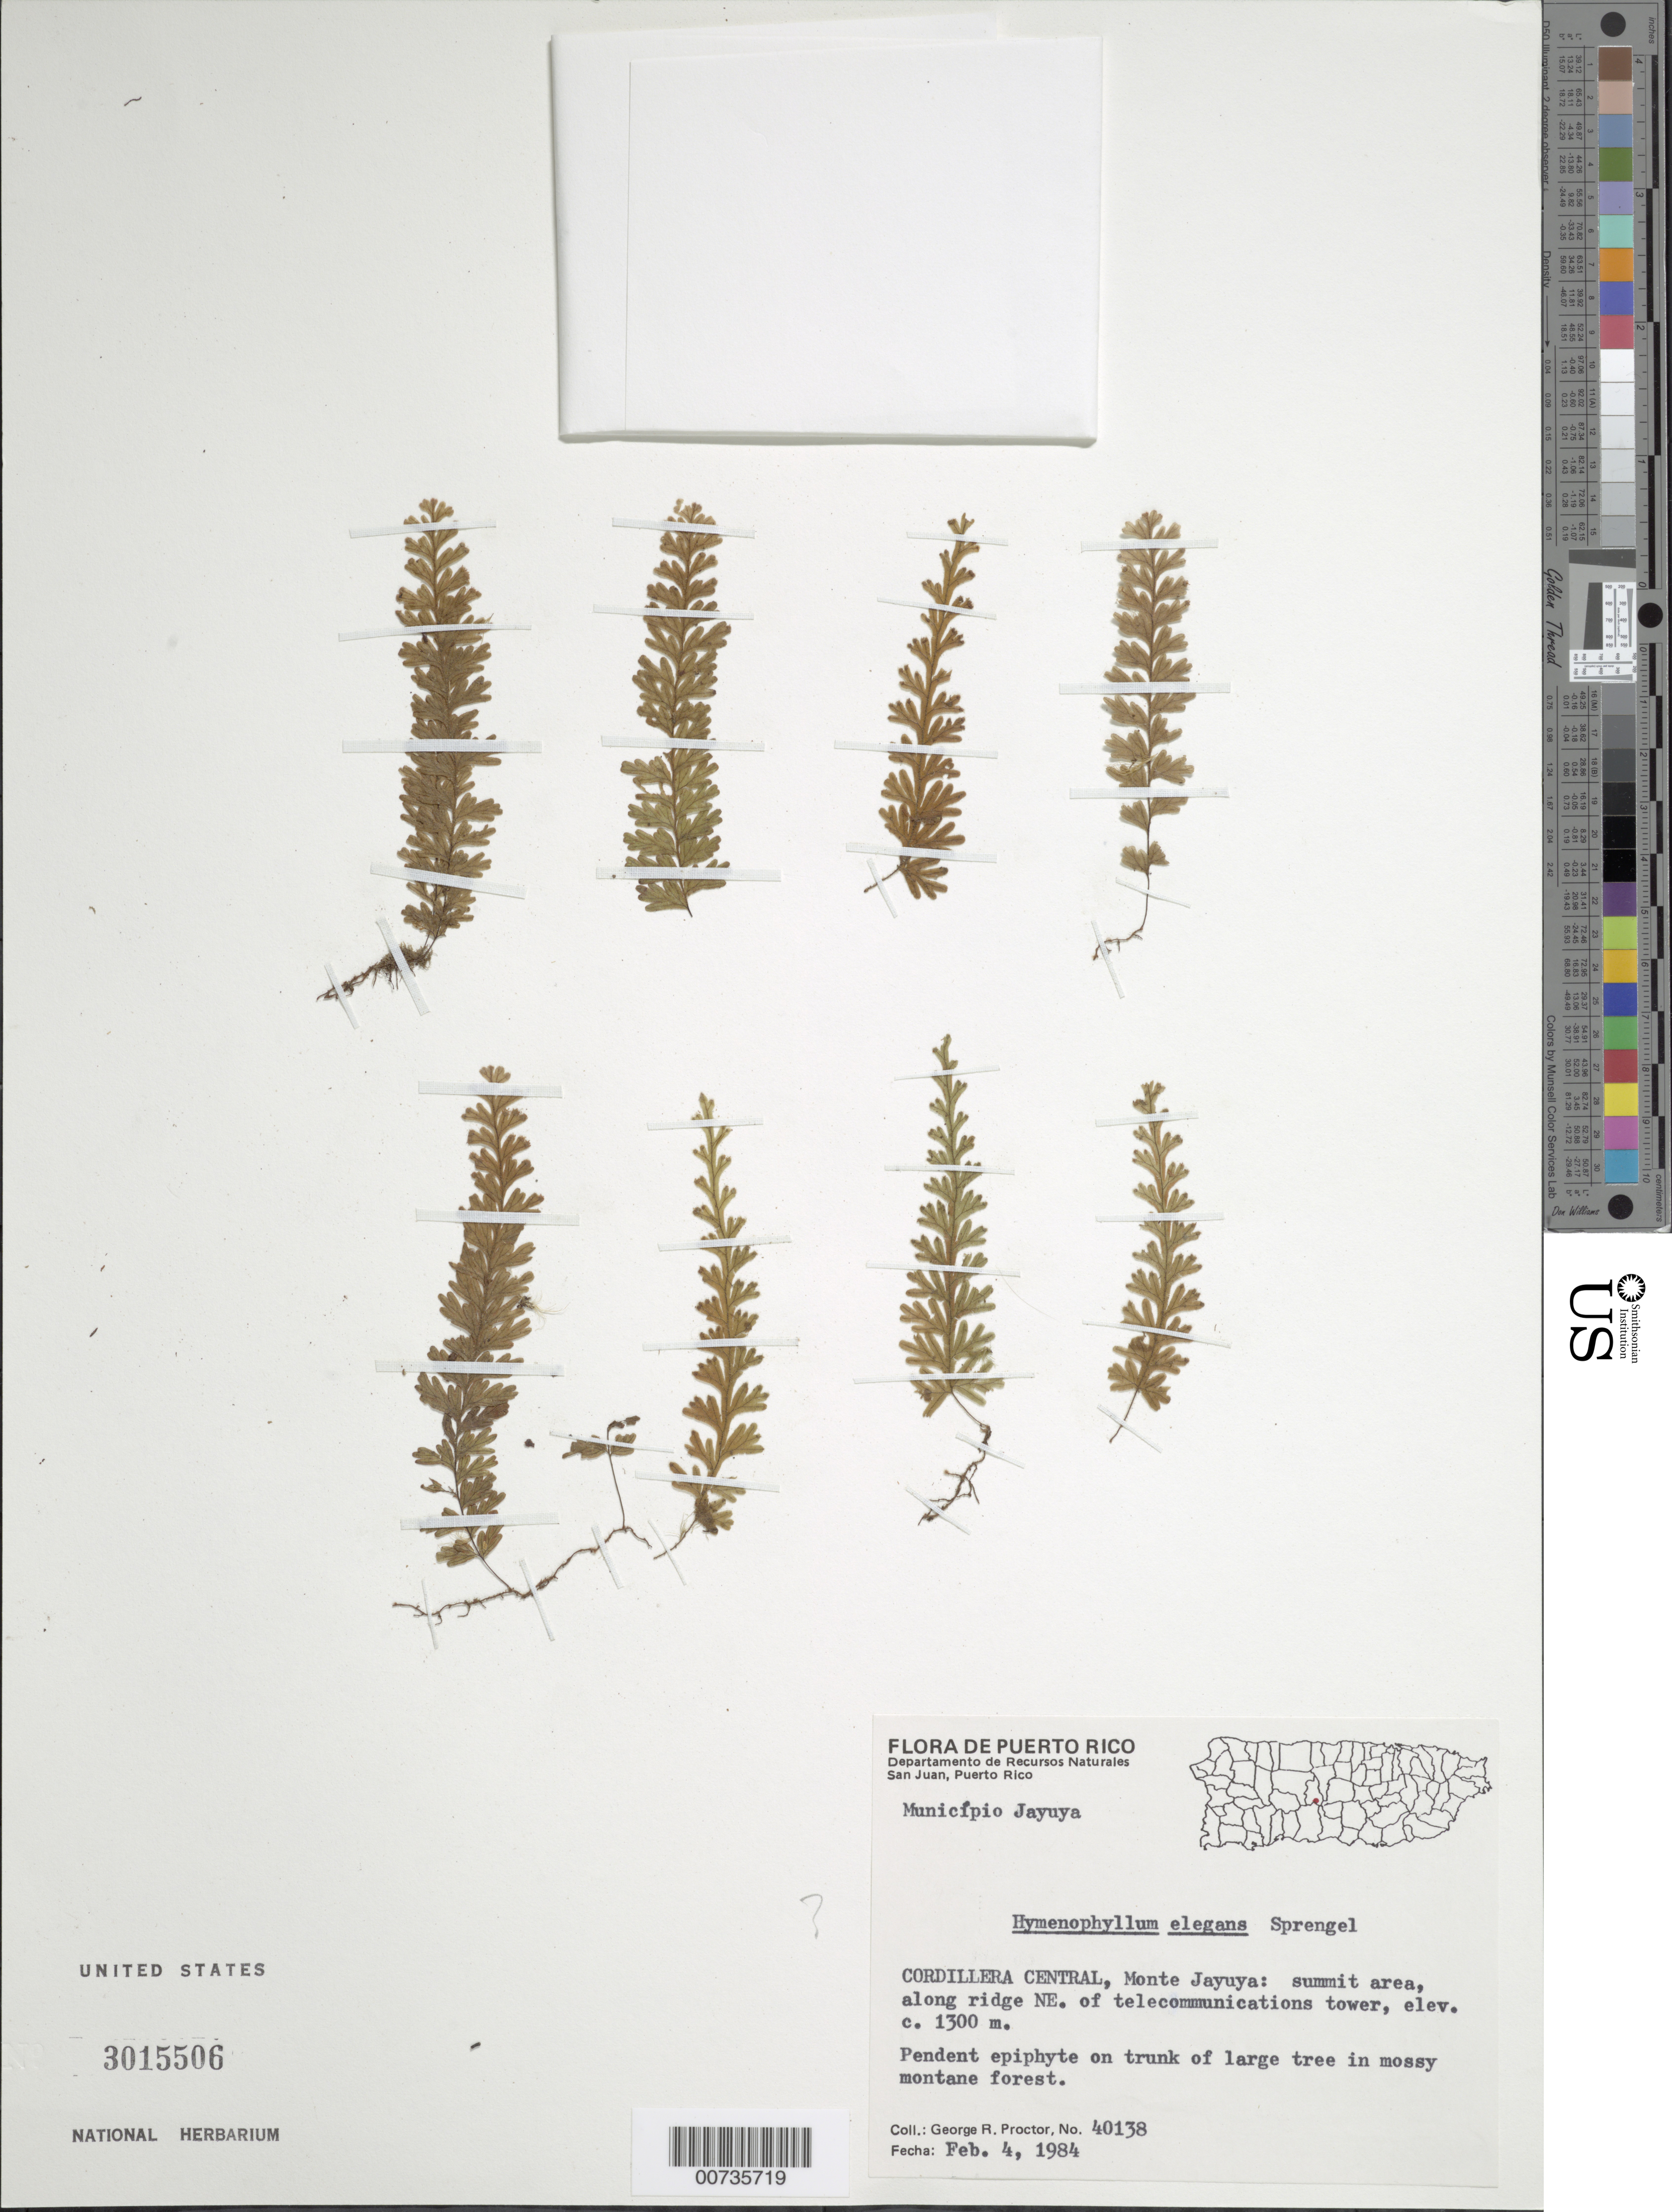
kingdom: Plantae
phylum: Tracheophyta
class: Polypodiopsida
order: Hymenophyllales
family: Hymenophyllaceae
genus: Hymenophyllum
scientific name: Hymenophyllum sp.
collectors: G. R. Proctor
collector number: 40138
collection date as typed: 04 Feb 1984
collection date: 1984-02-04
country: Puerto Rico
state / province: Jayuya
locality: Mun. Jayuya, Cordillera Central, Monte Jayuya: summit area, along ridge NE of telecomm.tower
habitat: On trunk of large tree in mossy montane forest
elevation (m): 1300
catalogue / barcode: US 3015506